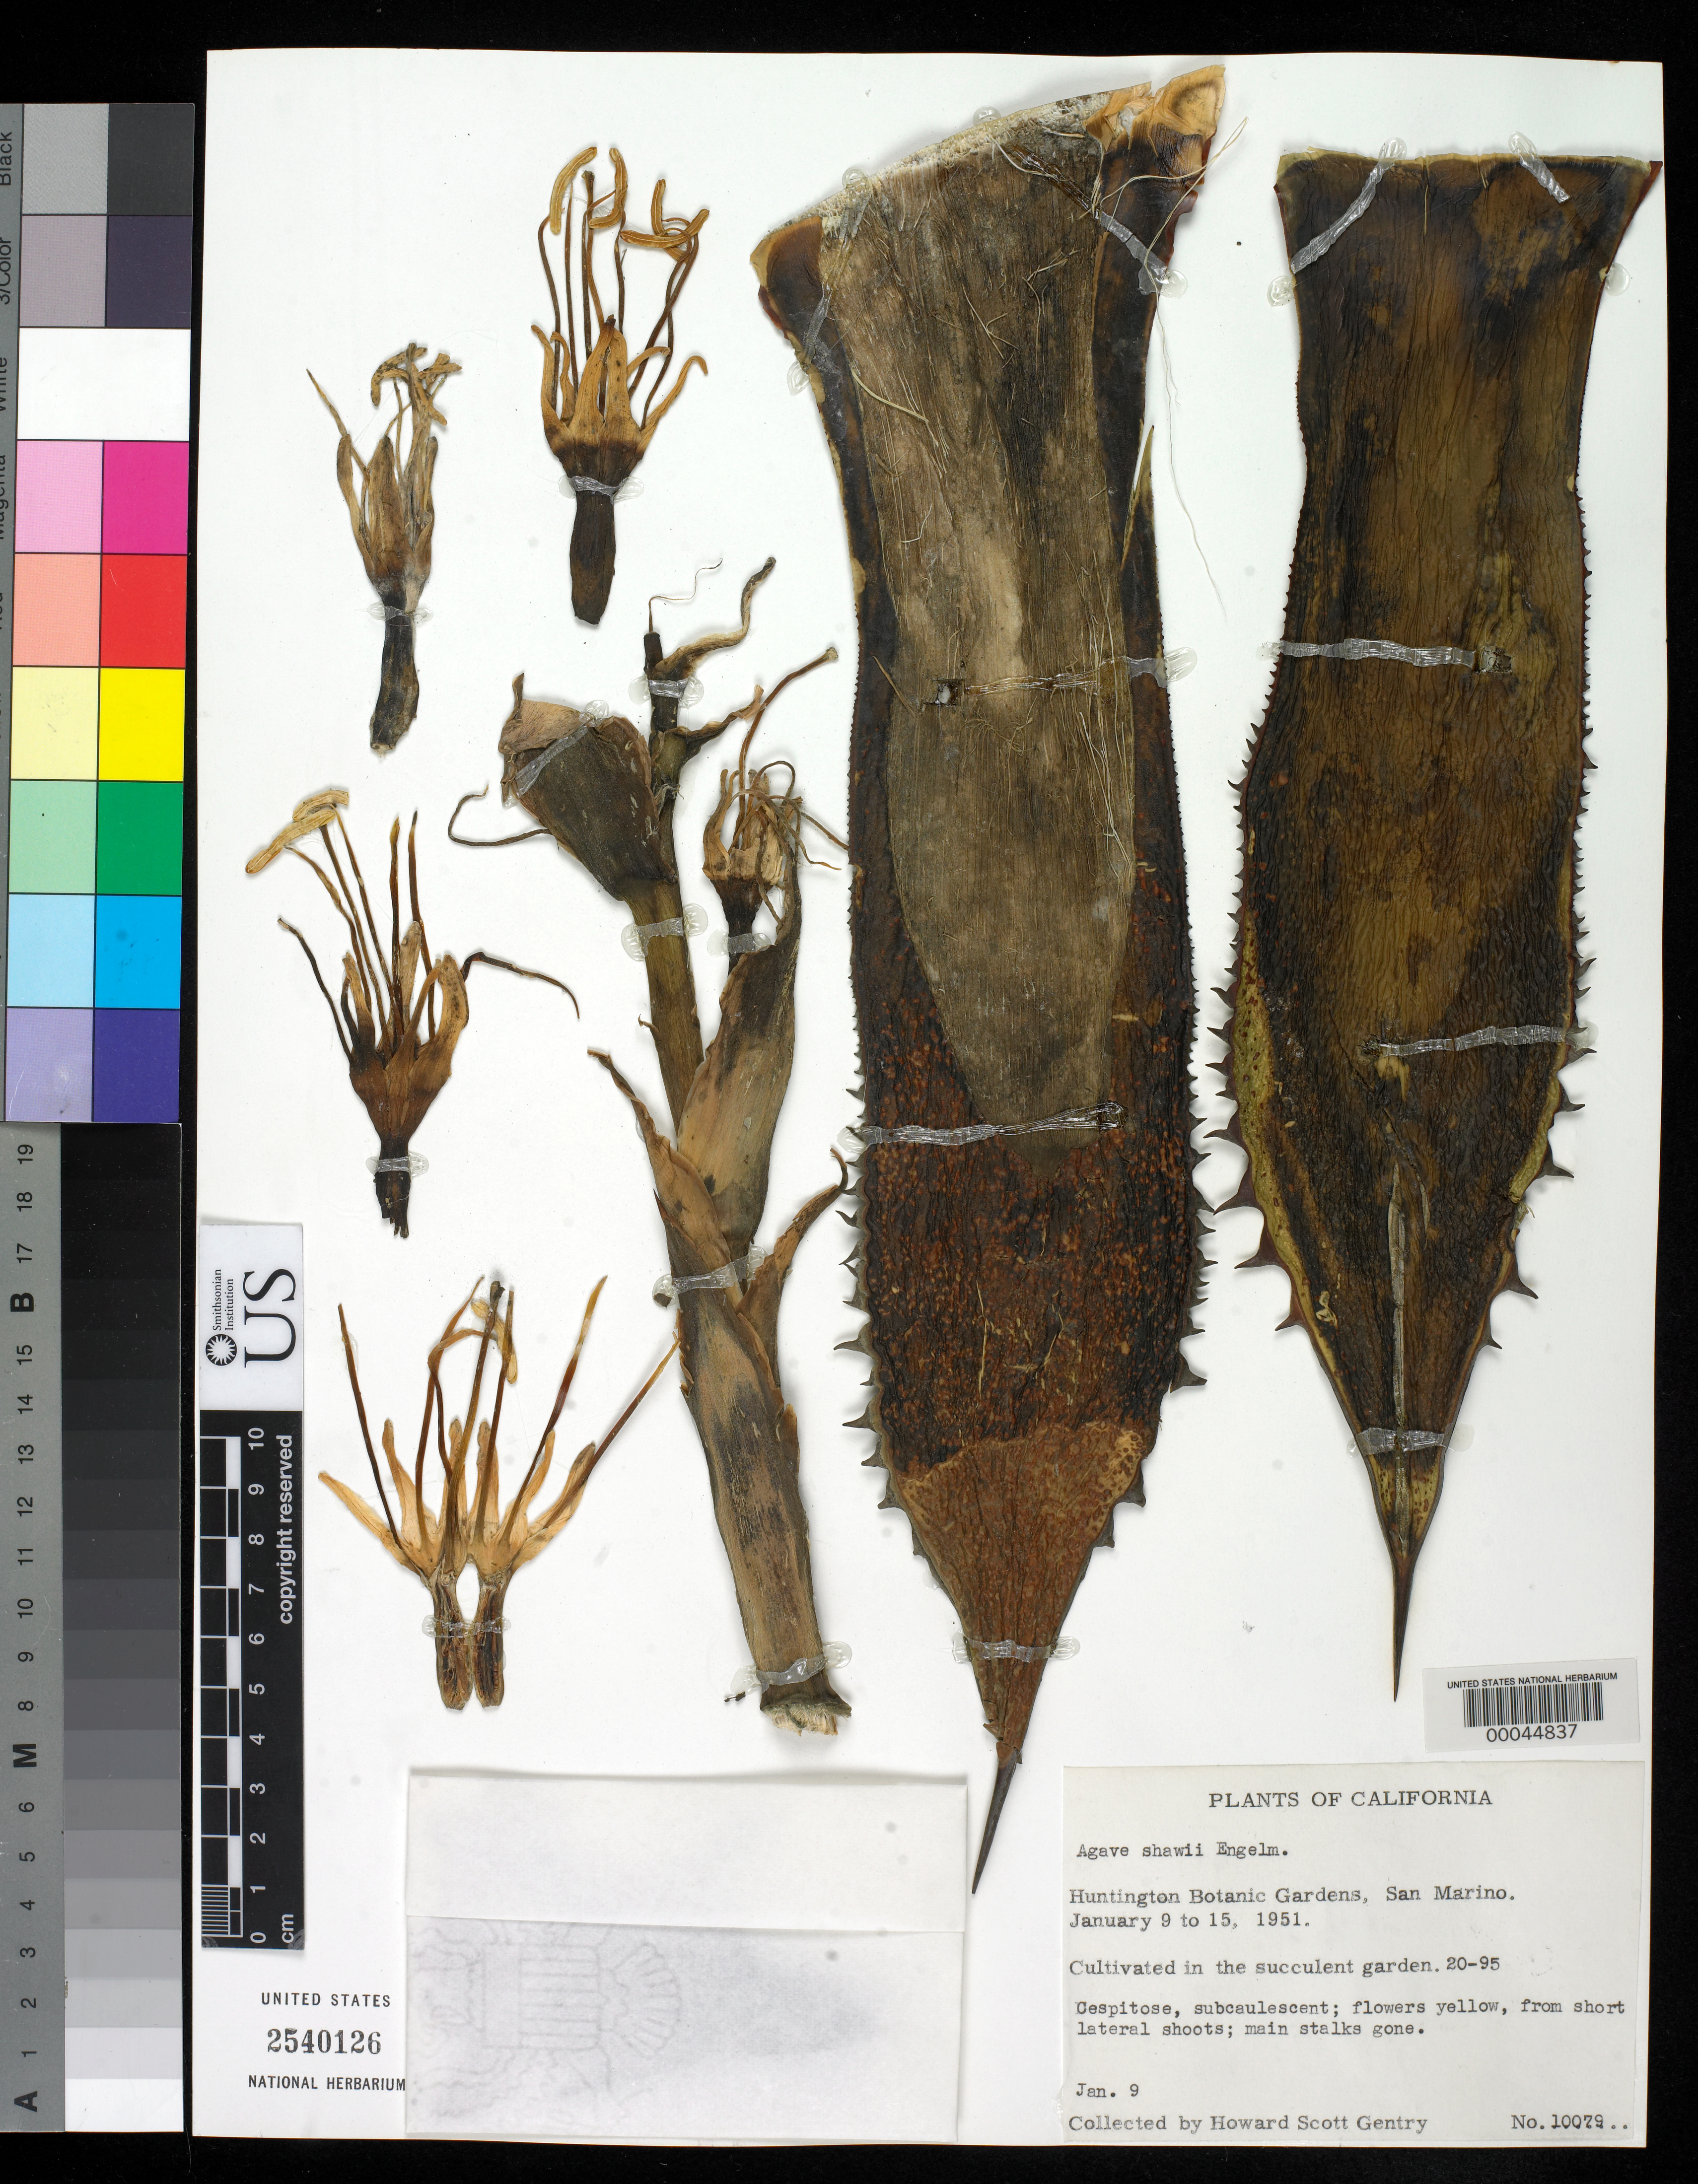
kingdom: Plantae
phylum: Tracheophyta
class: Liliopsida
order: Asparagales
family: Asparagaceae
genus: Agave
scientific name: Agave shawii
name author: Engelm.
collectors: H. S. Gentry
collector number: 10079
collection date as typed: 09 Jan 1951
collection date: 1951-01-09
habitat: In the succulent garden 20-95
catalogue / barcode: US 2540126